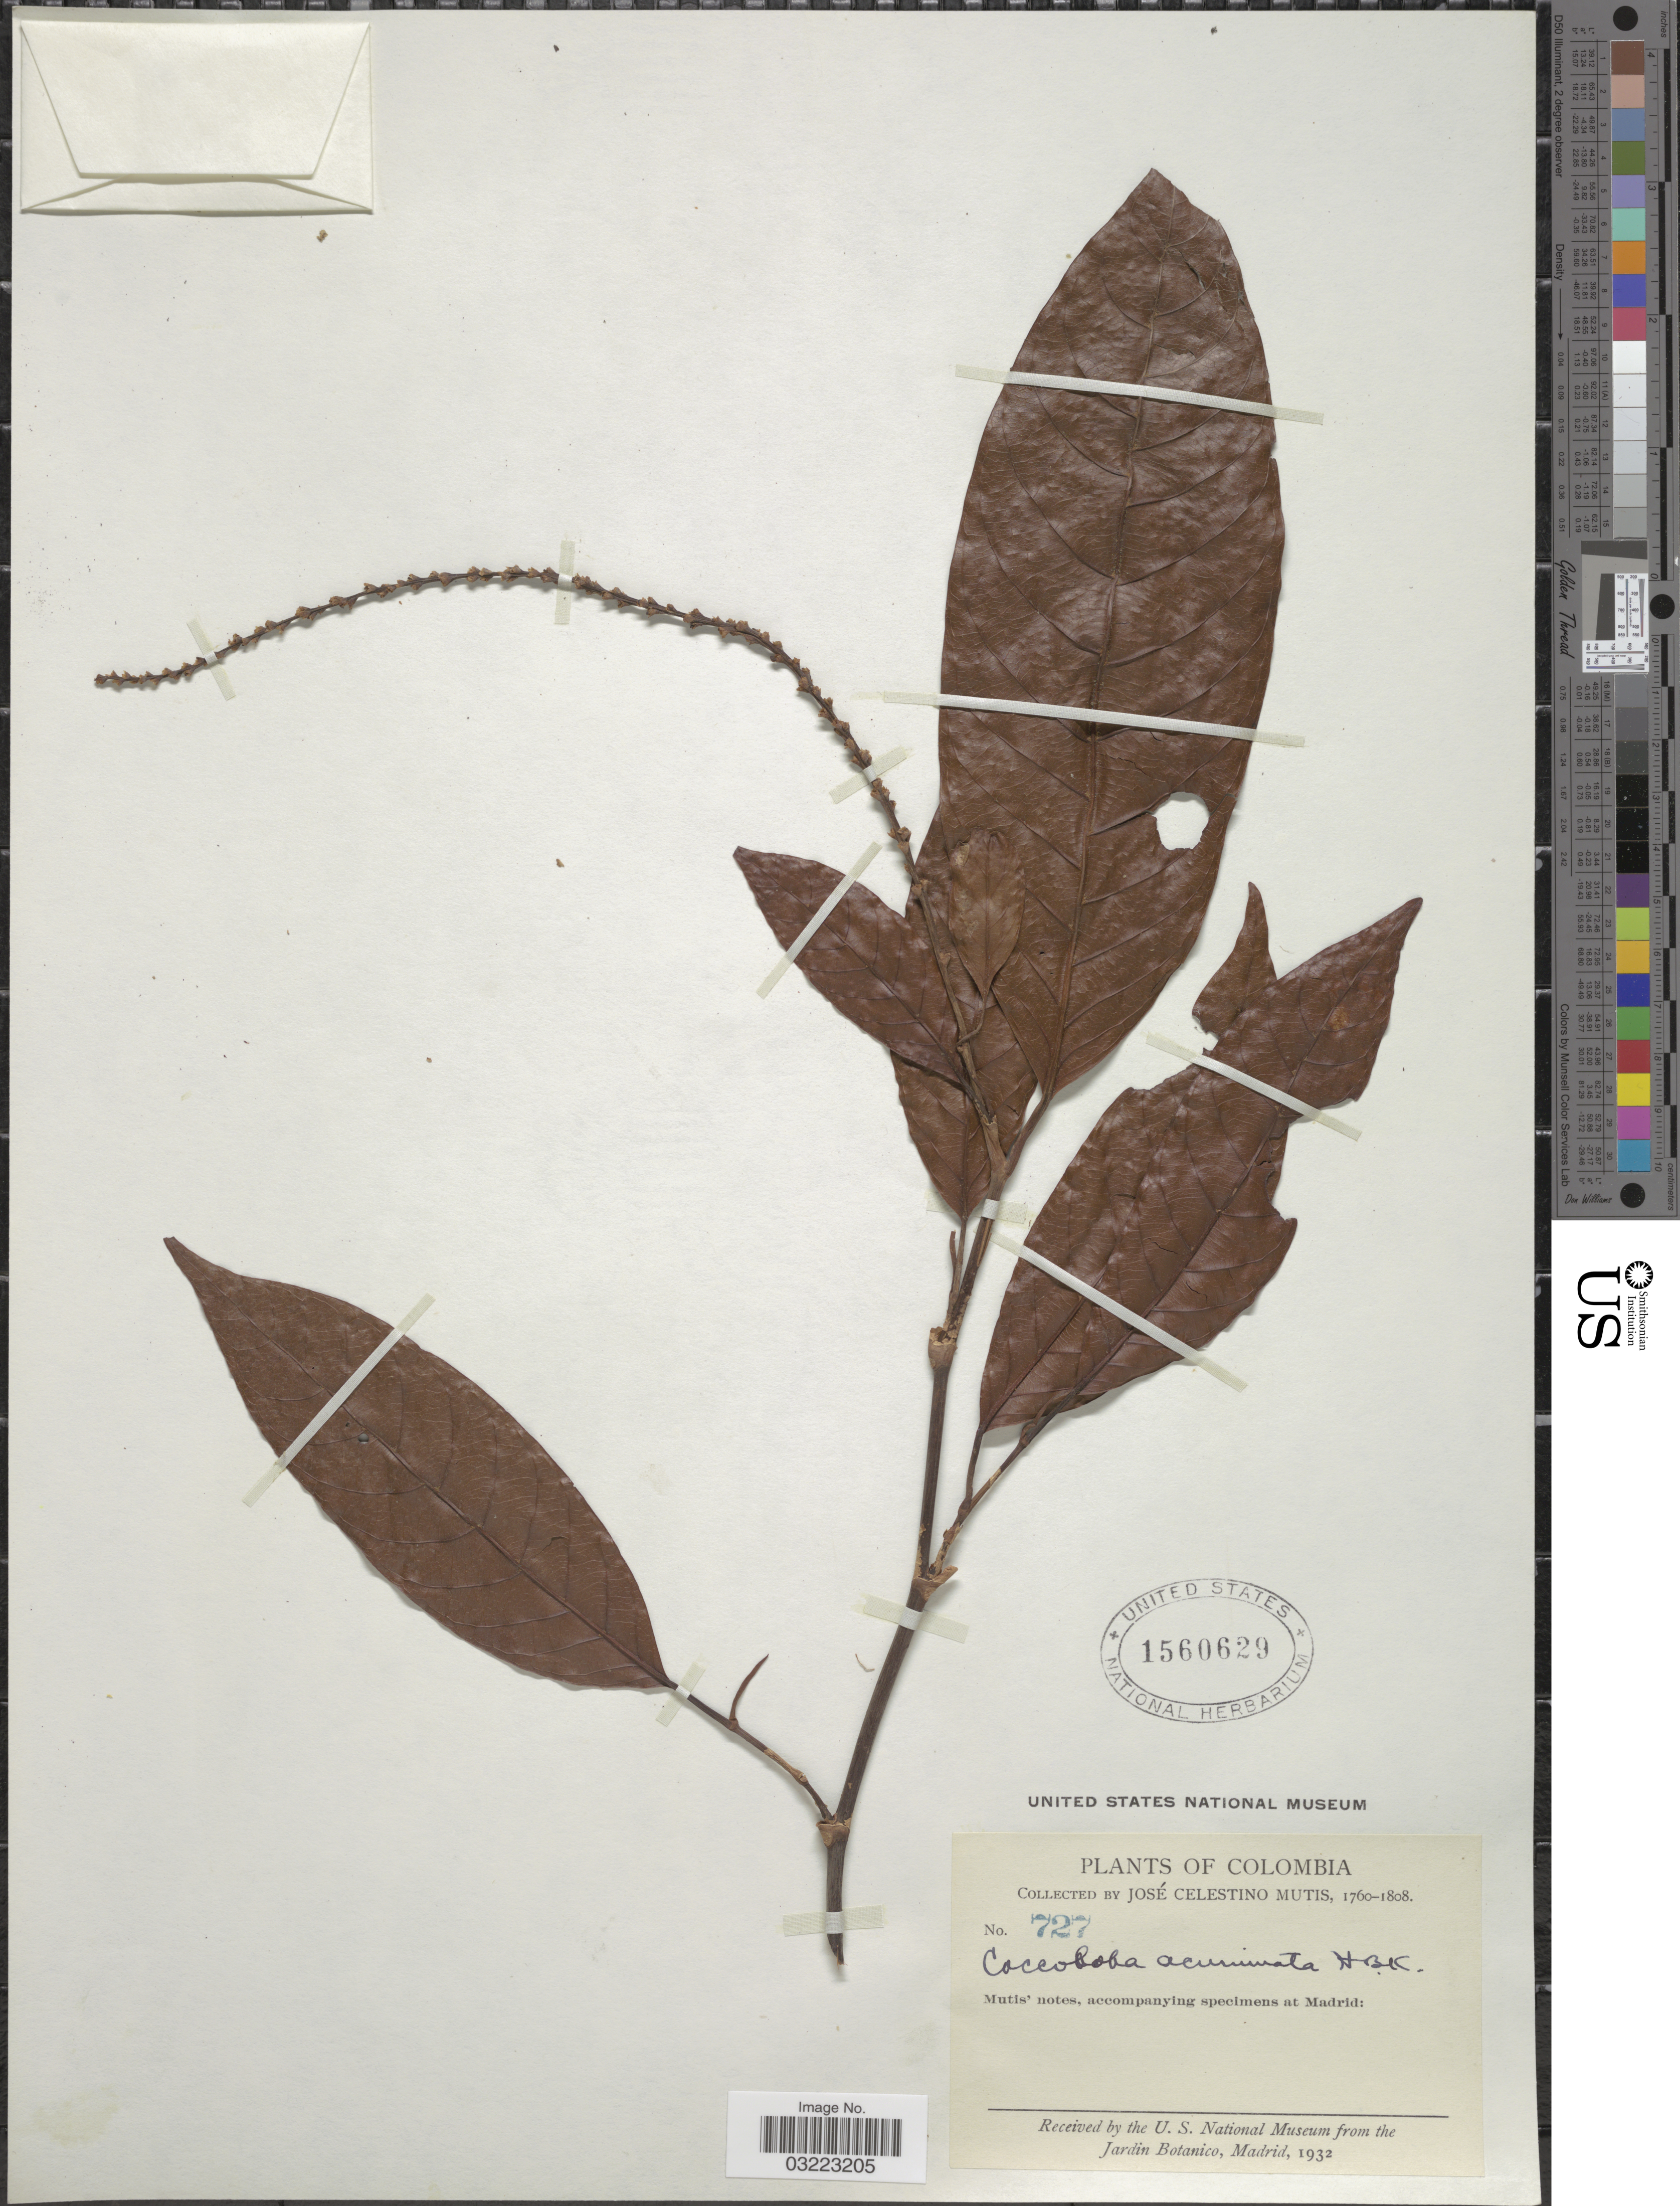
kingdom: Plantae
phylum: Tracheophyta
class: Magnoliopsida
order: Caryophyllales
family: Polygonaceae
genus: Coccoloba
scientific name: Coccoloba acuminata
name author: Kunth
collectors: J. C. B. Mutis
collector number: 727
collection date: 1760/1808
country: Colombia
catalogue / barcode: US 1560629